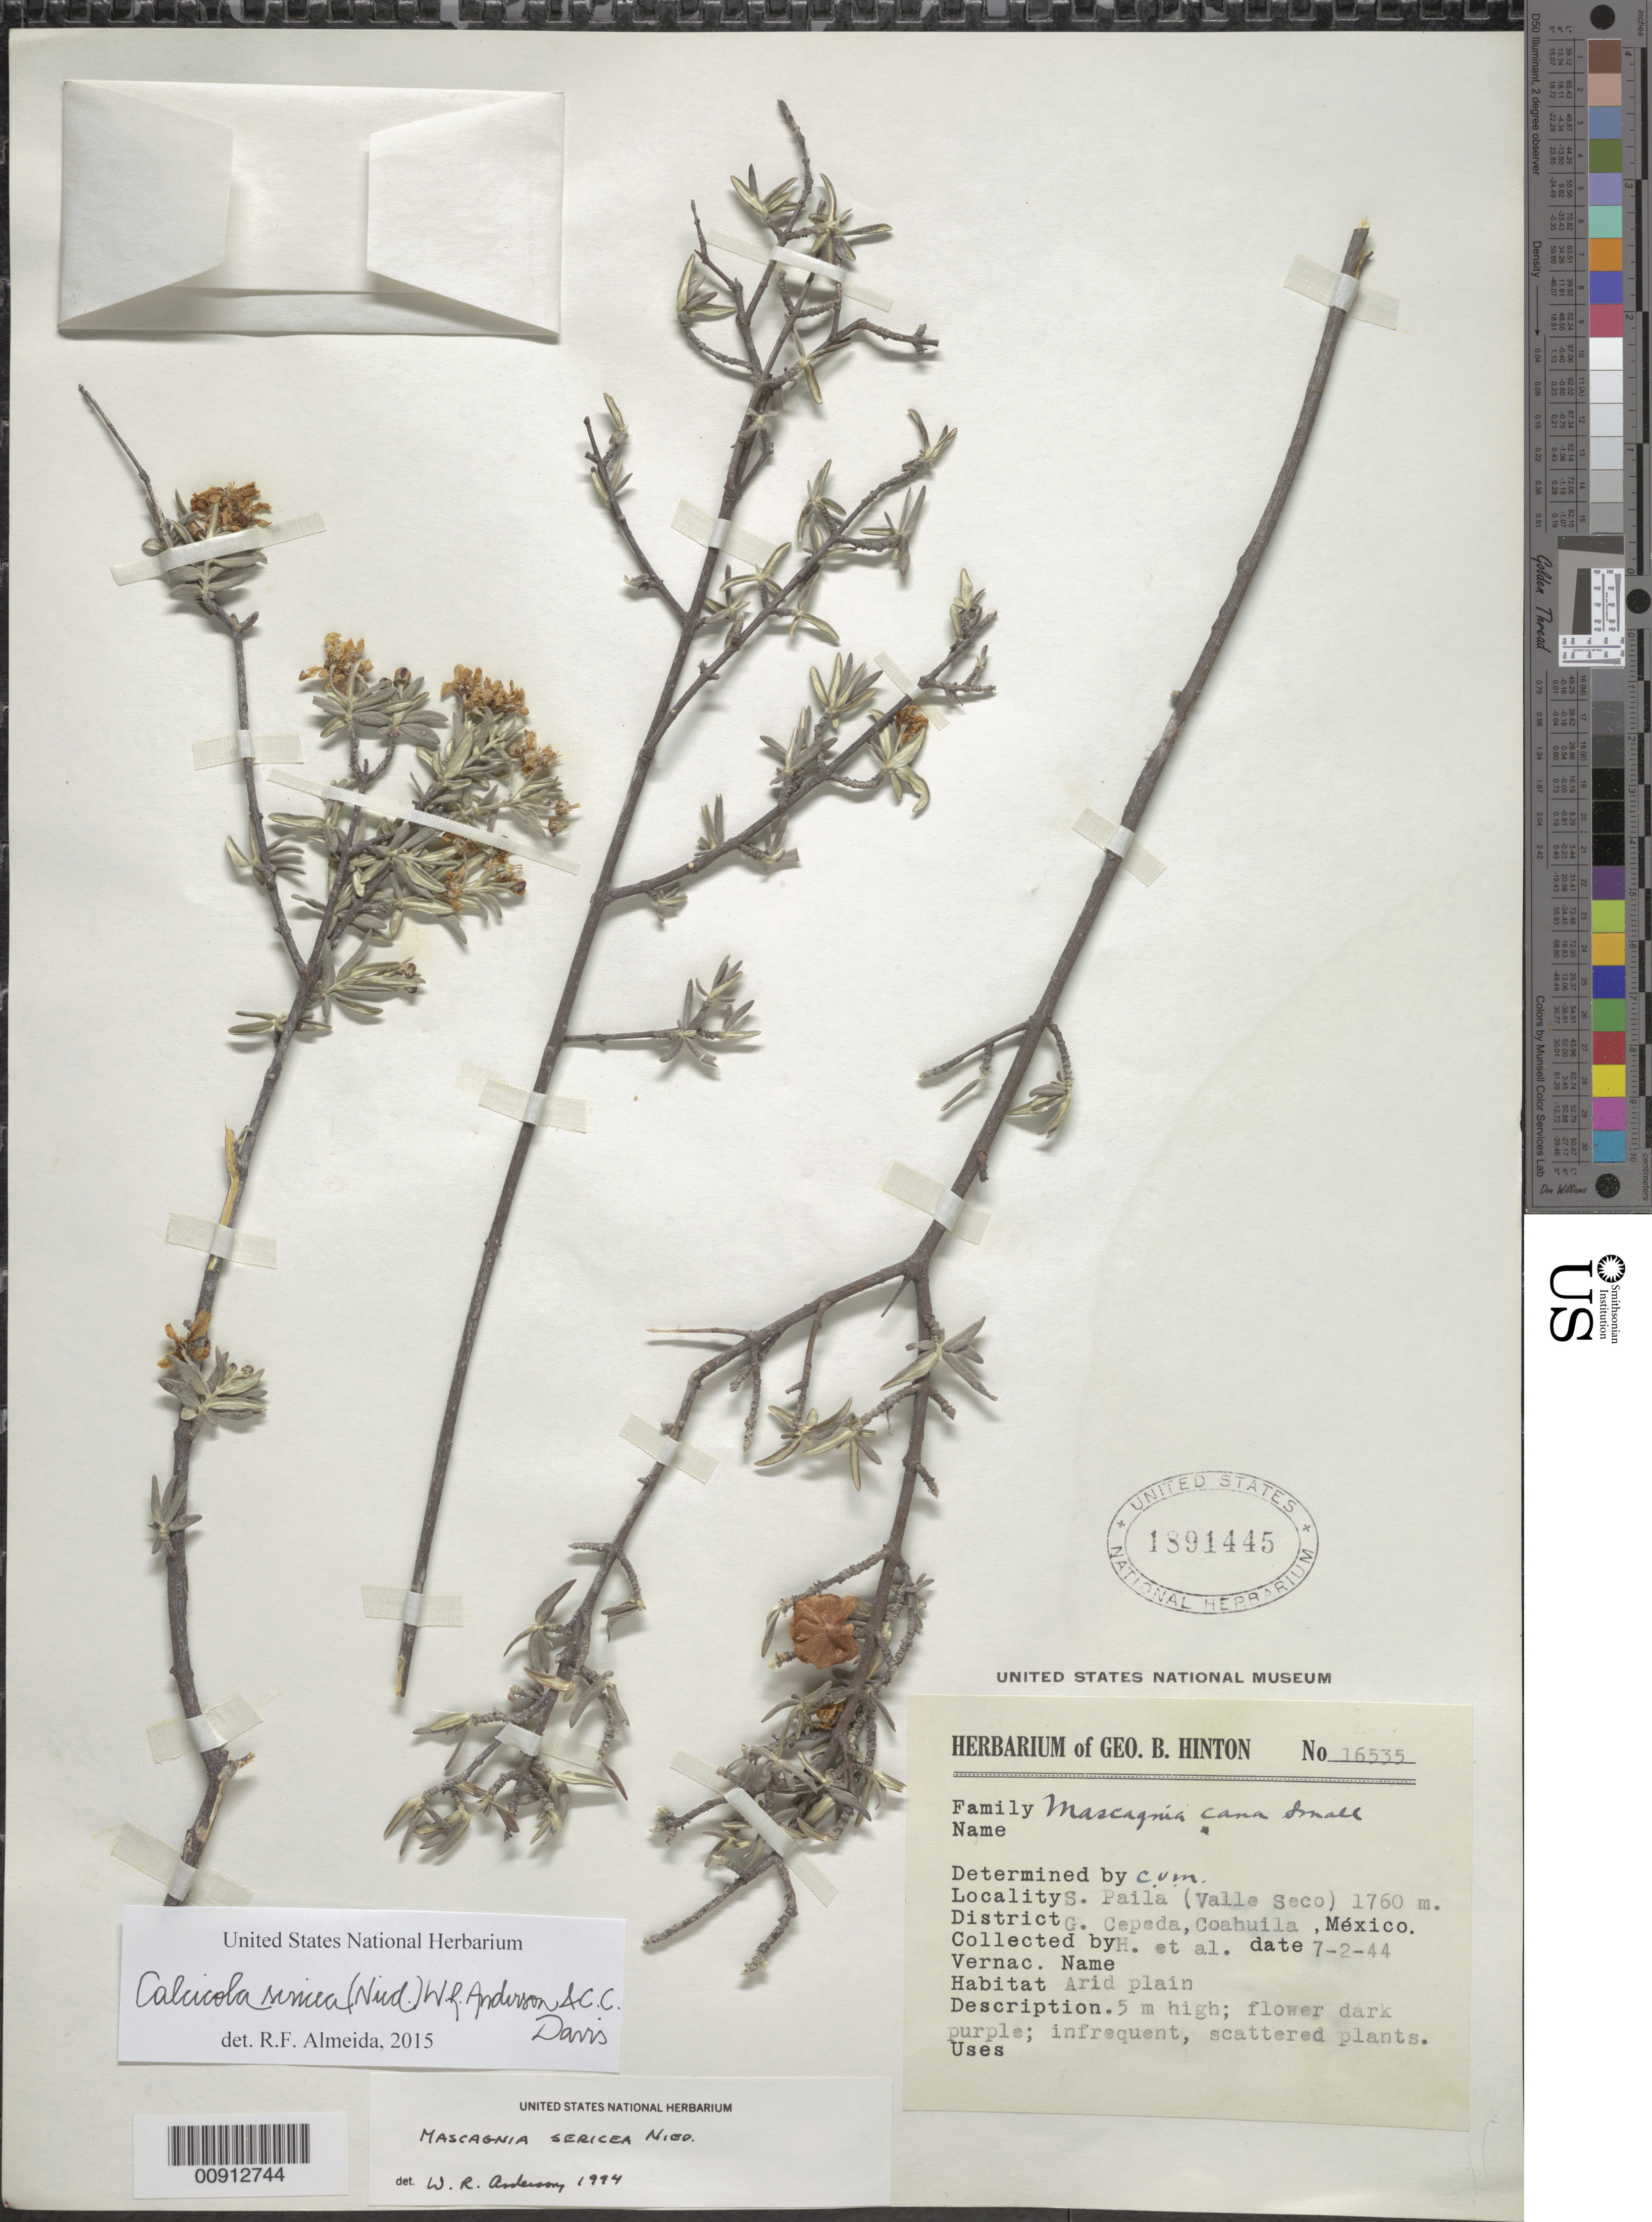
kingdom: Plantae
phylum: Tracheophyta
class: Magnoliopsida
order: Malpighiales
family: Malpighiaceae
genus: Calcicola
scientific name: Calcicola sericea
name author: (Nied.) W.R. Anderson & C. Davis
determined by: De Almeida, R. F., (HUEFS), Universidade Estadual de Feira de Santana (BRAZIL)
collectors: G. B. Hinton & et al.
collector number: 16535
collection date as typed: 02 Jul 1944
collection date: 1944-07-02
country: Mexico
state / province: Coahuila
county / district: General Cepeda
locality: S. Paila (Valle Seco), District G. Cepeda, Coahuila.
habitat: Arid plain.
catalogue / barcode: US 1891445